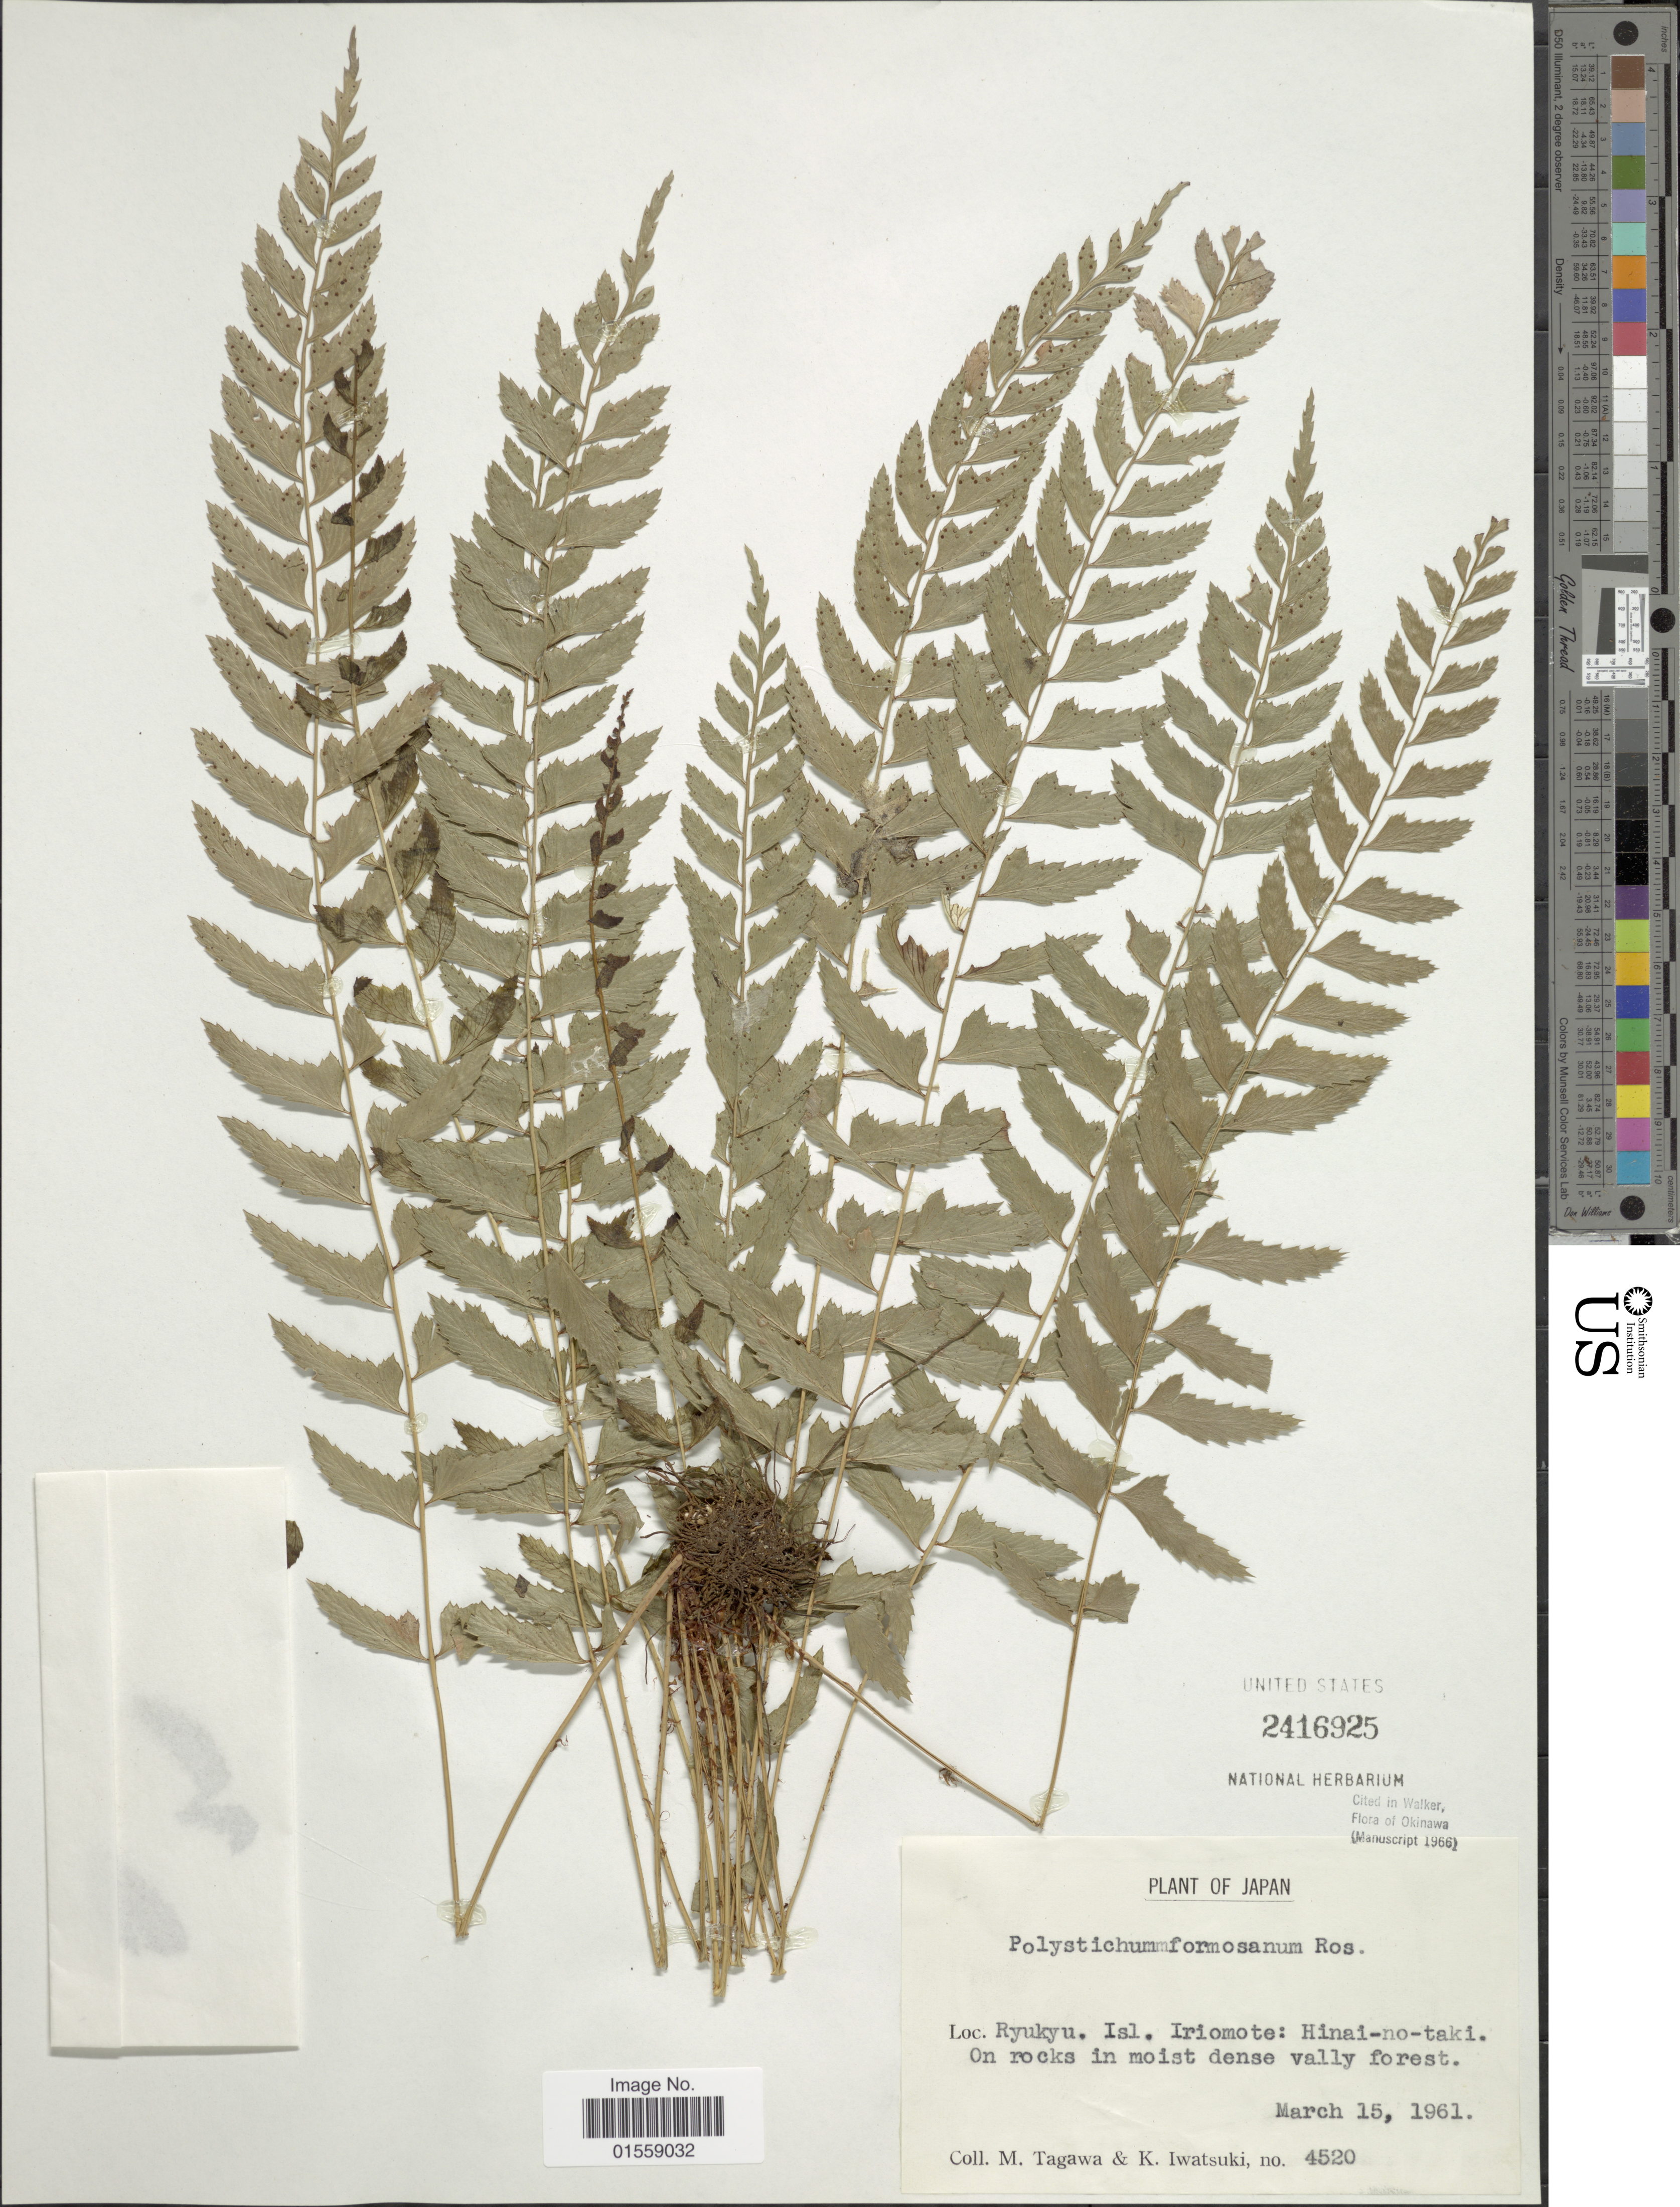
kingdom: Plantae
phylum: Tracheophyta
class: Polypodiopsida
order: Polypodiales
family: Dryopteridaceae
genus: Polystichum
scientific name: Polystichum formosanum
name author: Rosenst.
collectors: M. Tagawa & K. Iwatsuki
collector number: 4520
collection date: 1961-03-15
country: Japan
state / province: Okinawa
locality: Ryukyu, Isl. Iriomote: Hinai-no-taki, on rocks.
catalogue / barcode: US 2416925